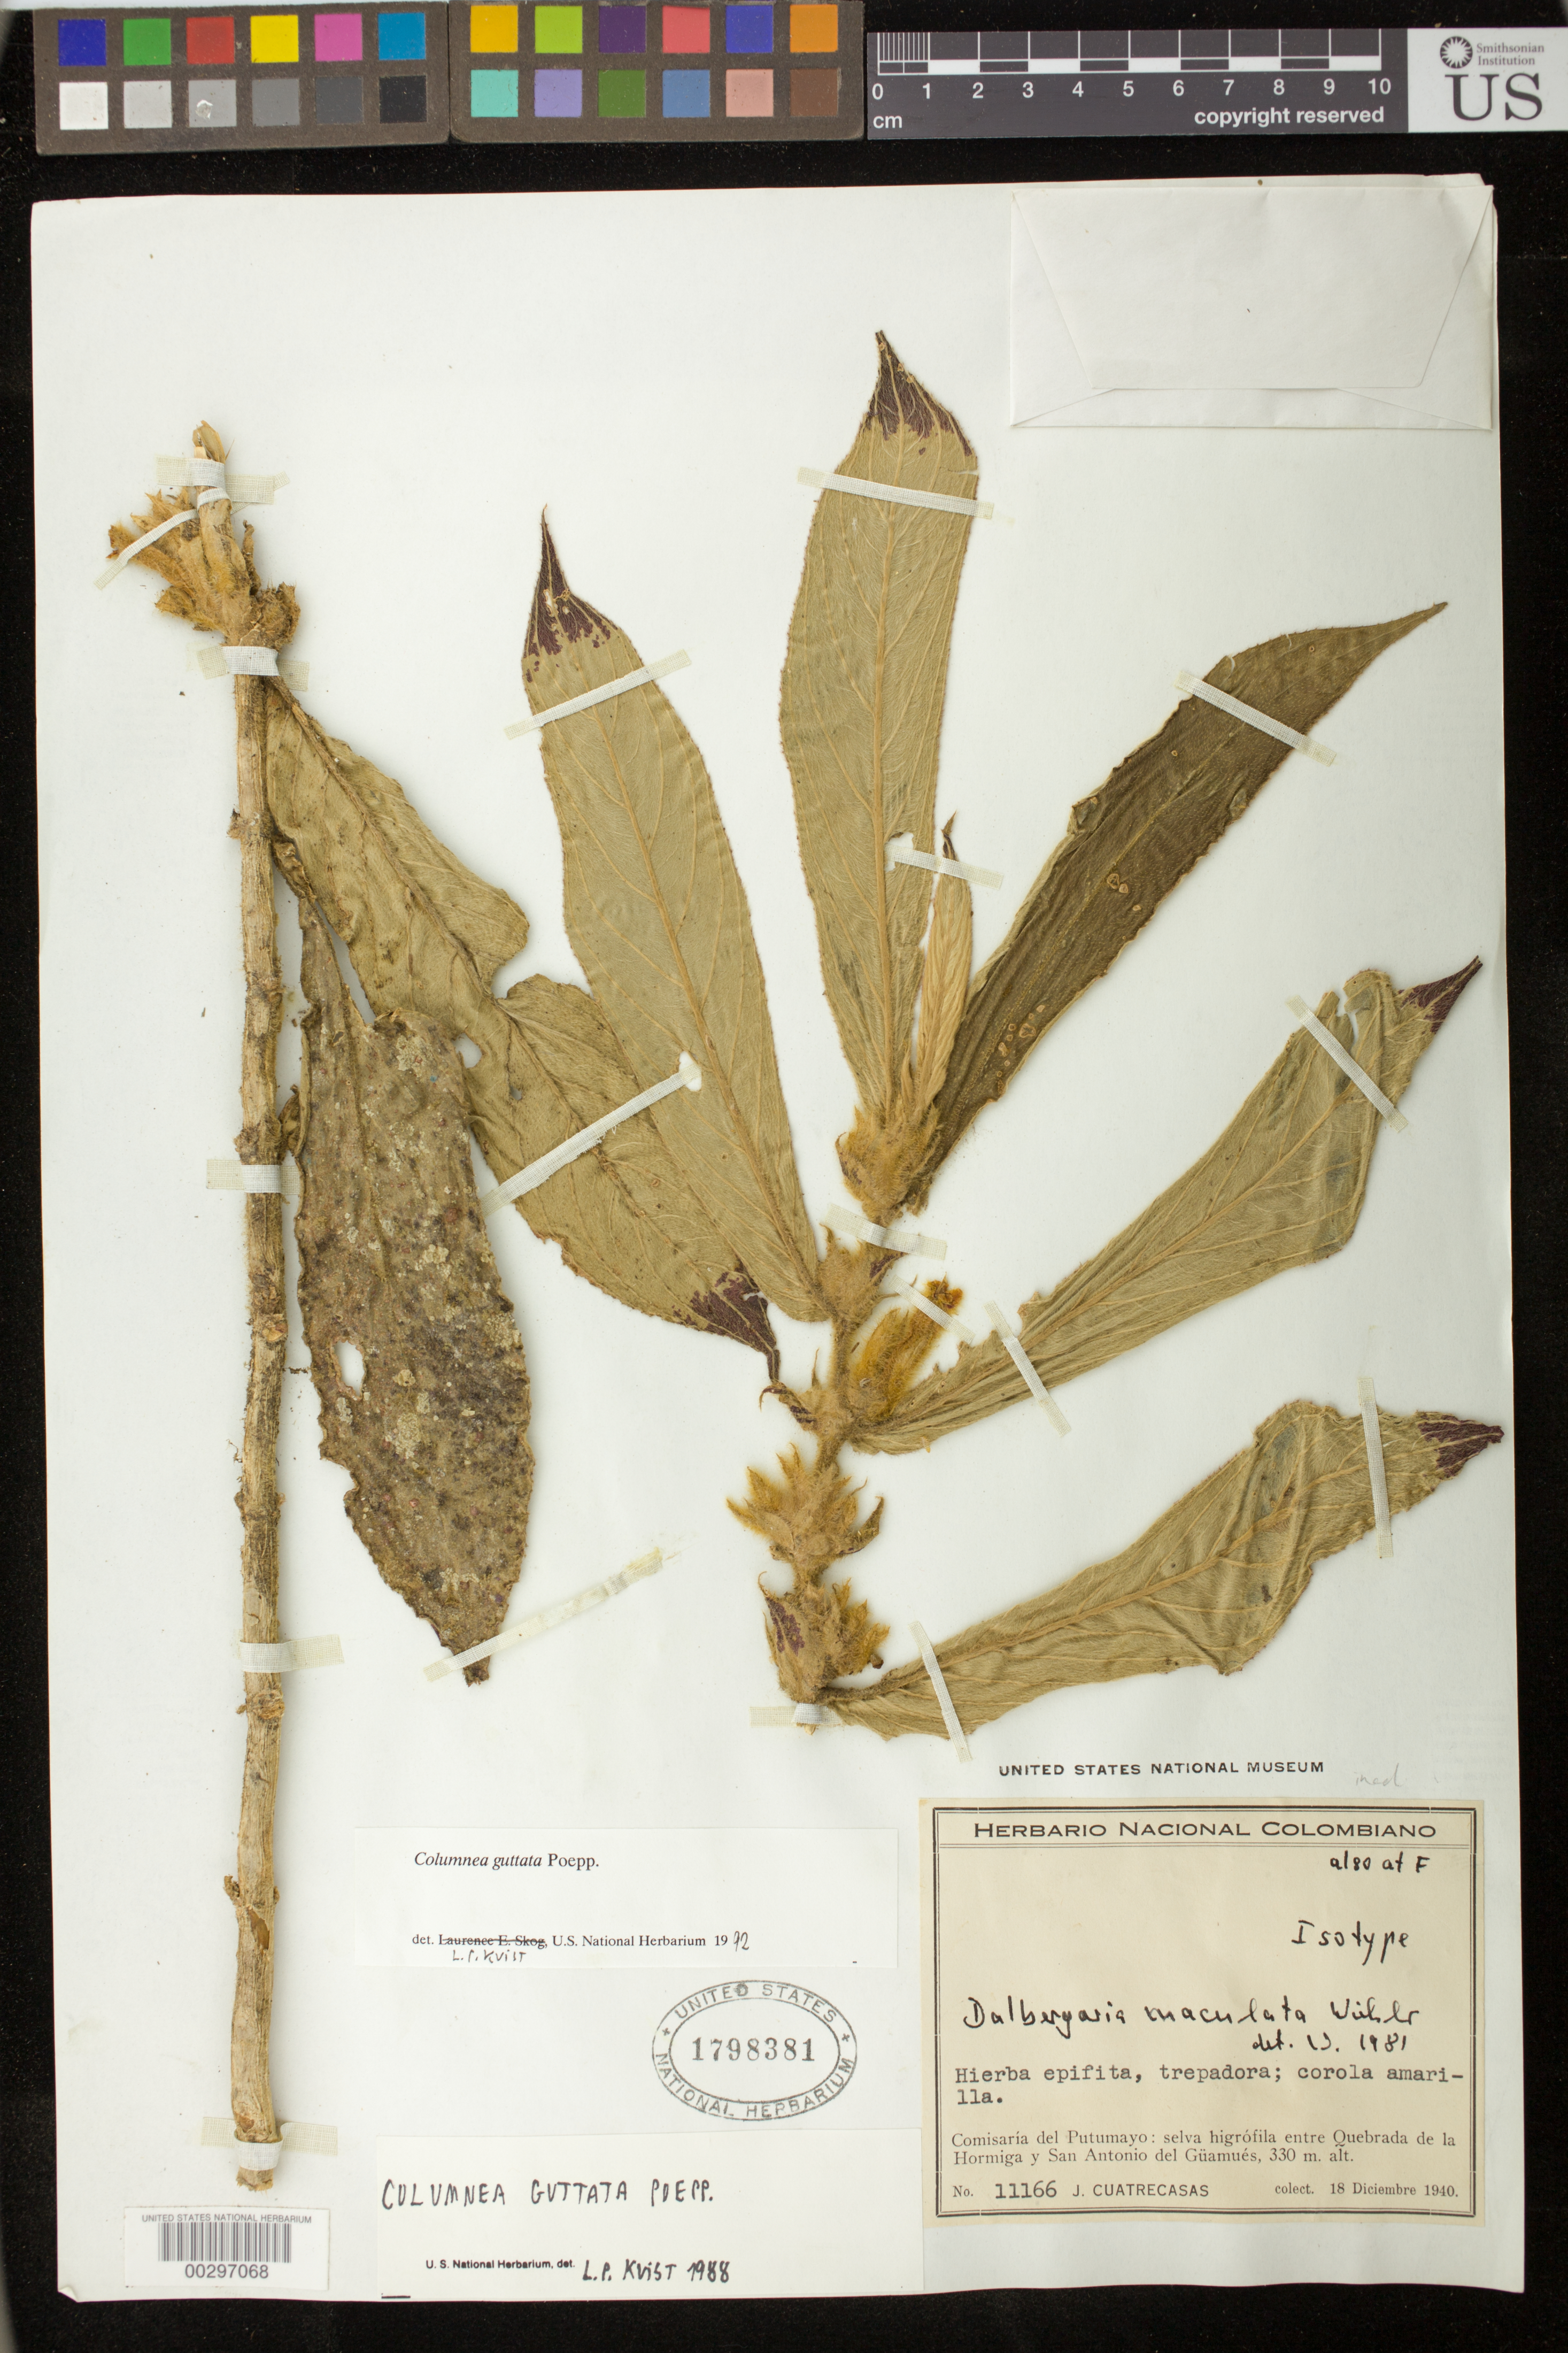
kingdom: Plantae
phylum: Tracheophyta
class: Magnoliopsida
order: Lamiales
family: Gesneriaceae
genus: Columnea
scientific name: Columnea guttata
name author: Poepp.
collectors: J. Cuatrecasas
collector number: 11166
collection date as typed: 18 Dec 1940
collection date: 1940-12-18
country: Colombia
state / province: Putumayo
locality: Between Quebrada del la Hormiga and San Antonio del Guamues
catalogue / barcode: US 1798381